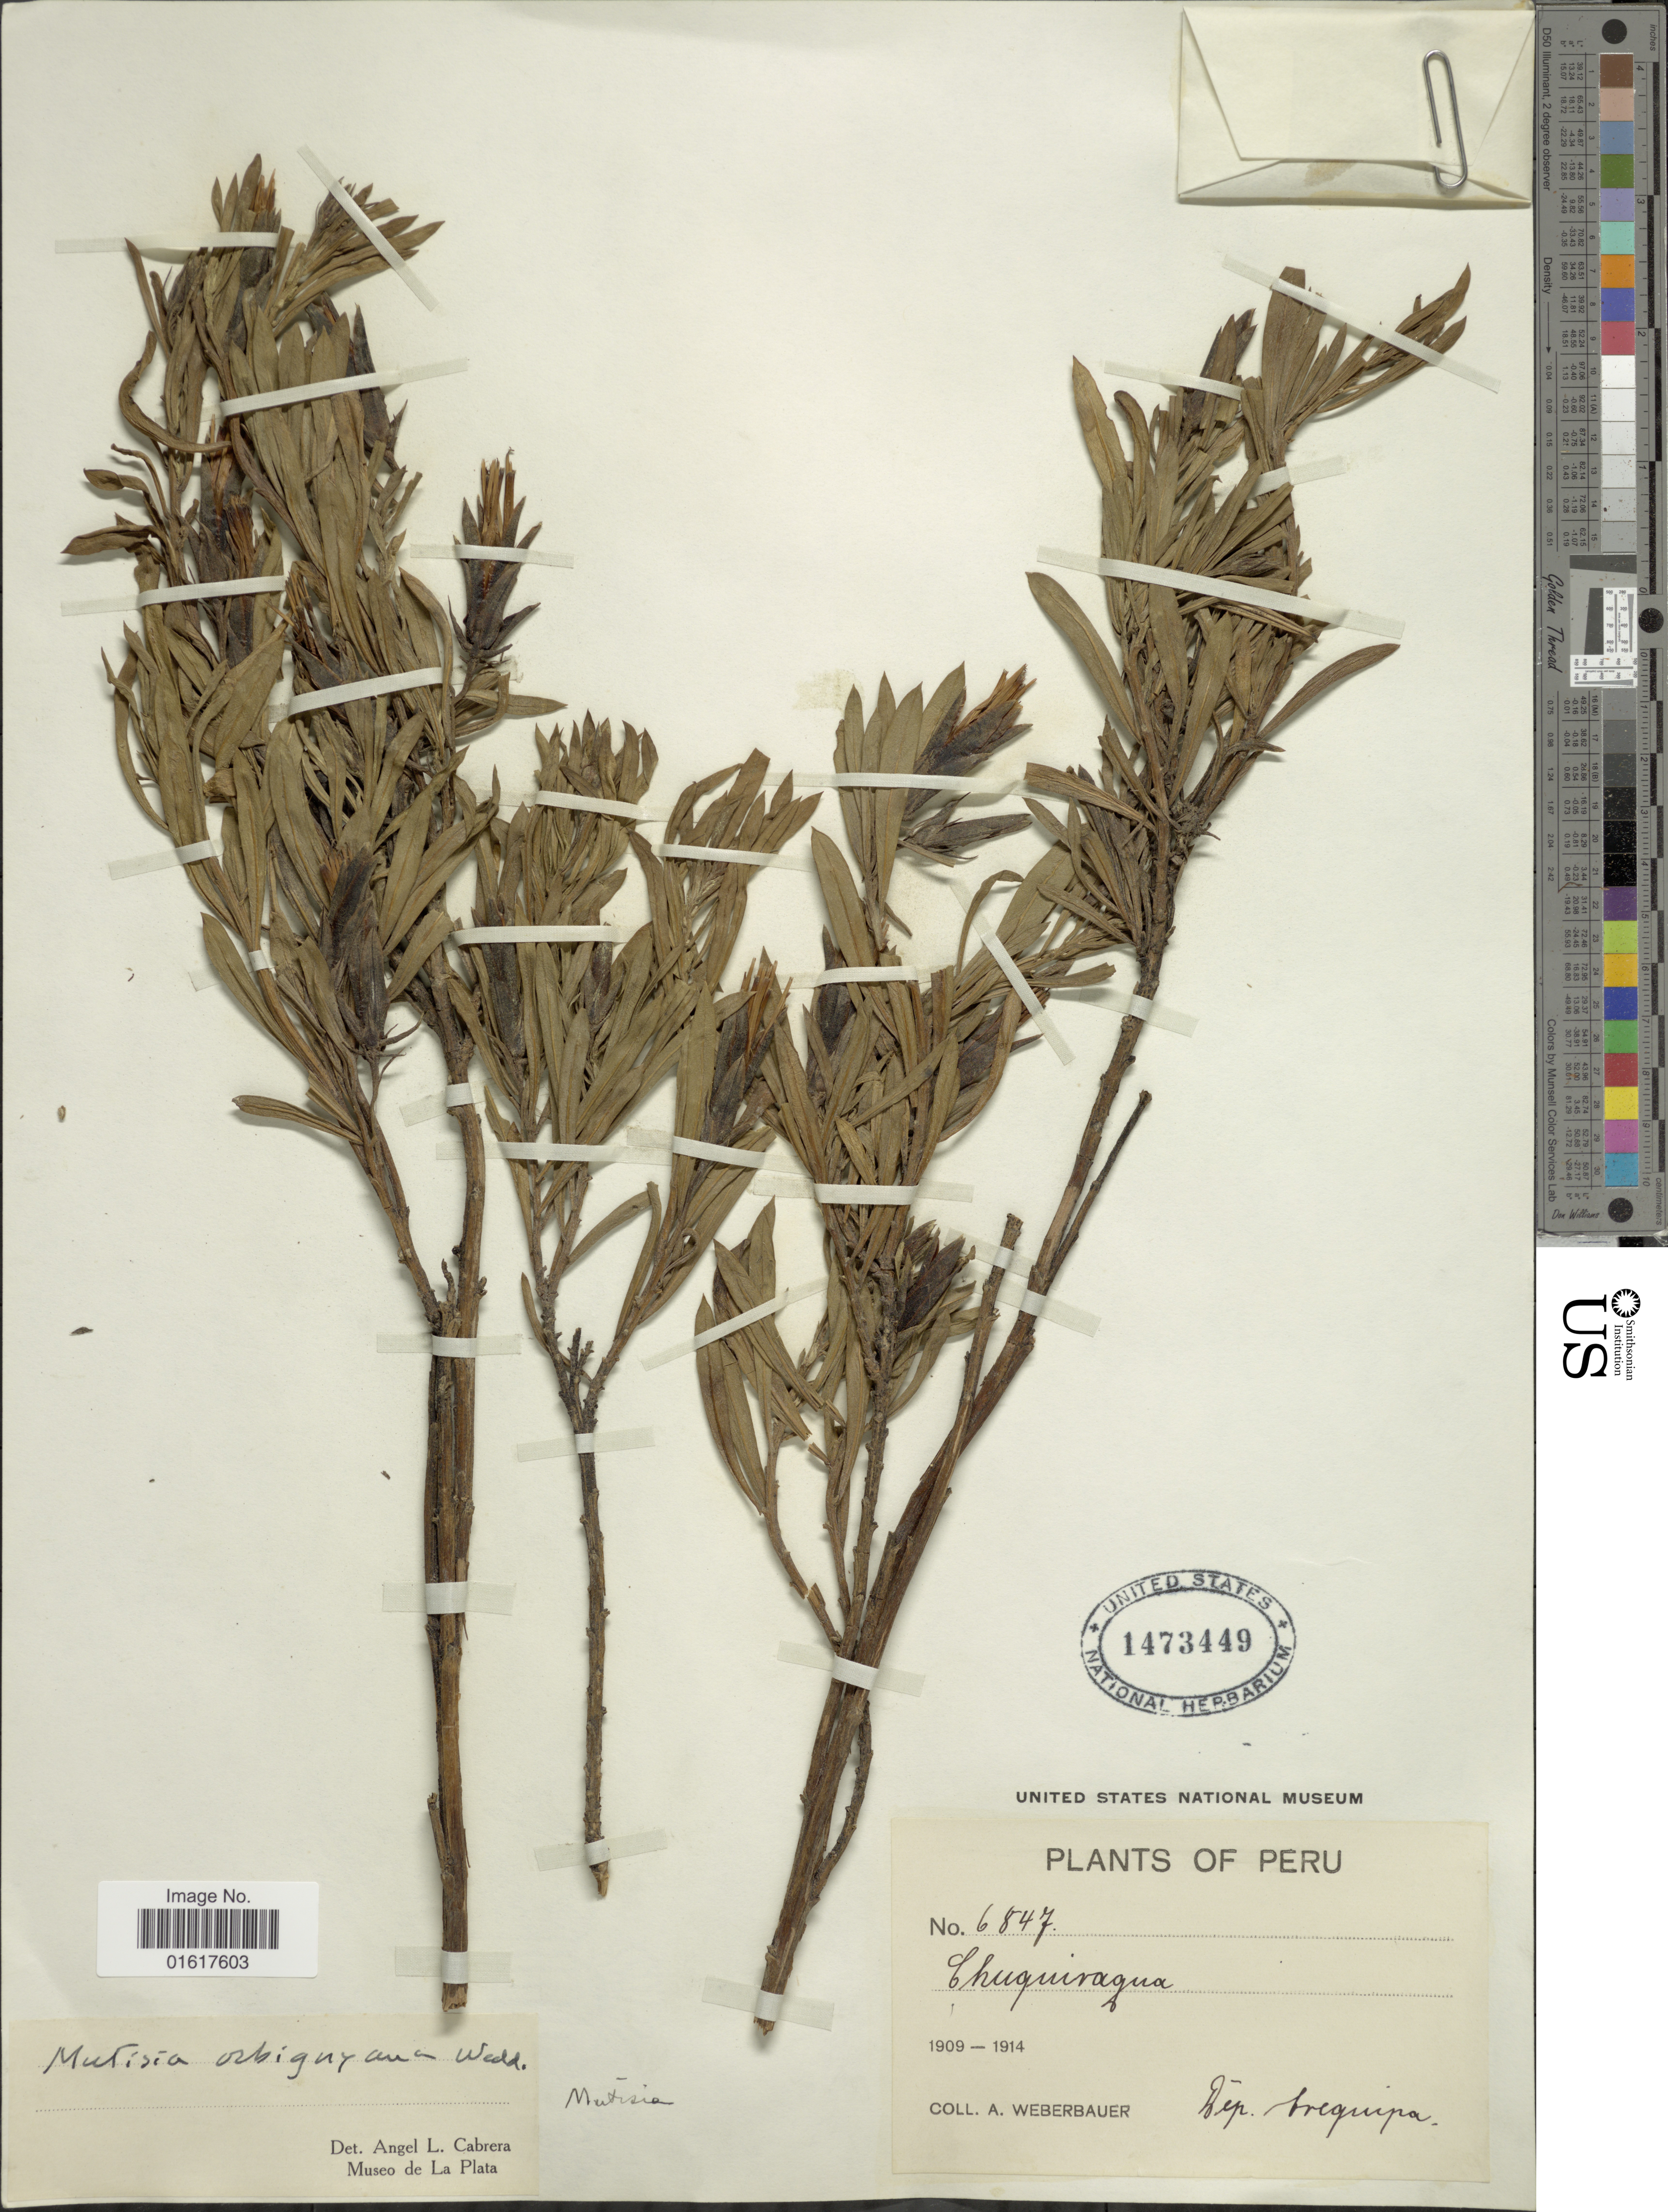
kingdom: Plantae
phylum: Tracheophyta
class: Magnoliopsida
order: Asterales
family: Asteraceae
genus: Mutisia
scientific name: Mutisia orbignyana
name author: Wedd.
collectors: A. Weberbauer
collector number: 6847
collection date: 1909/1914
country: Peru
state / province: Arequipa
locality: Chuquiragua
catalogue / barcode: US 1473449